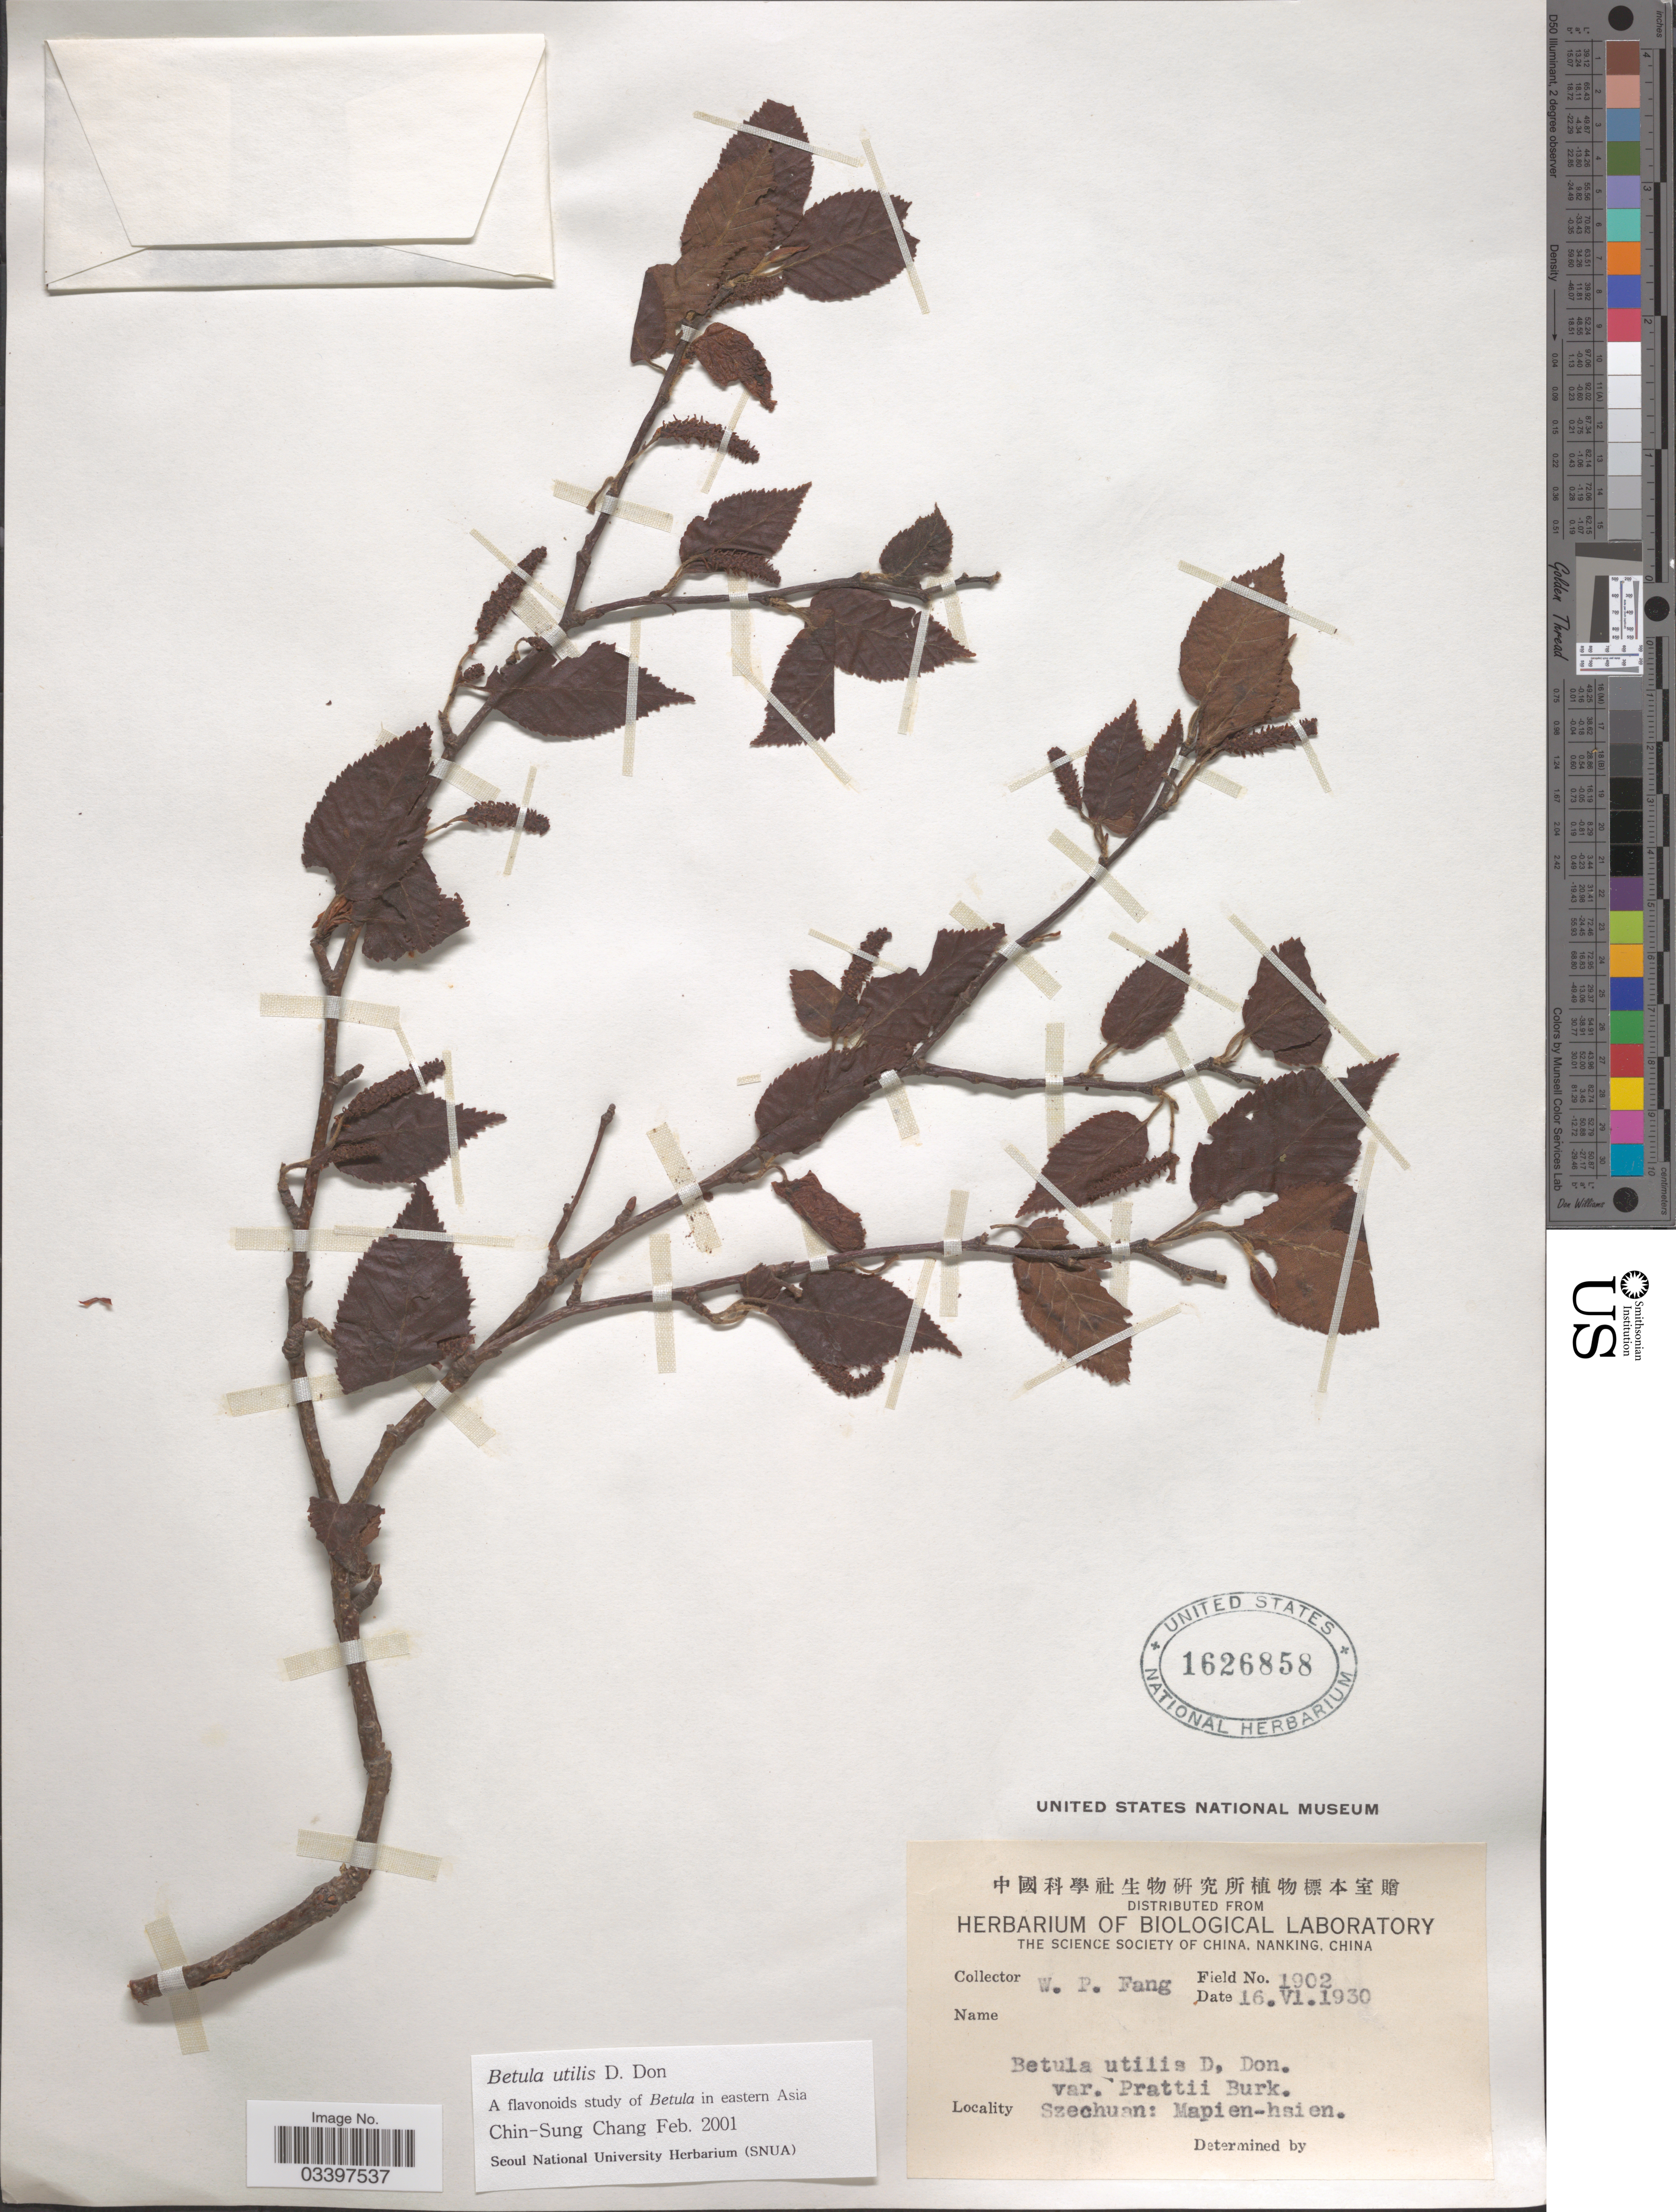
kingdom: Plantae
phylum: Tracheophyta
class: Magnoliopsida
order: Fagales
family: Betulaceae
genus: Betula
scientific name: Betula utilis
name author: D. Don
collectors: W. P. Fang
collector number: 1902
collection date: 1930-06-16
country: China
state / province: Sichuan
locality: Szechuan: Mapien-hsien.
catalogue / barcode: US 1626858